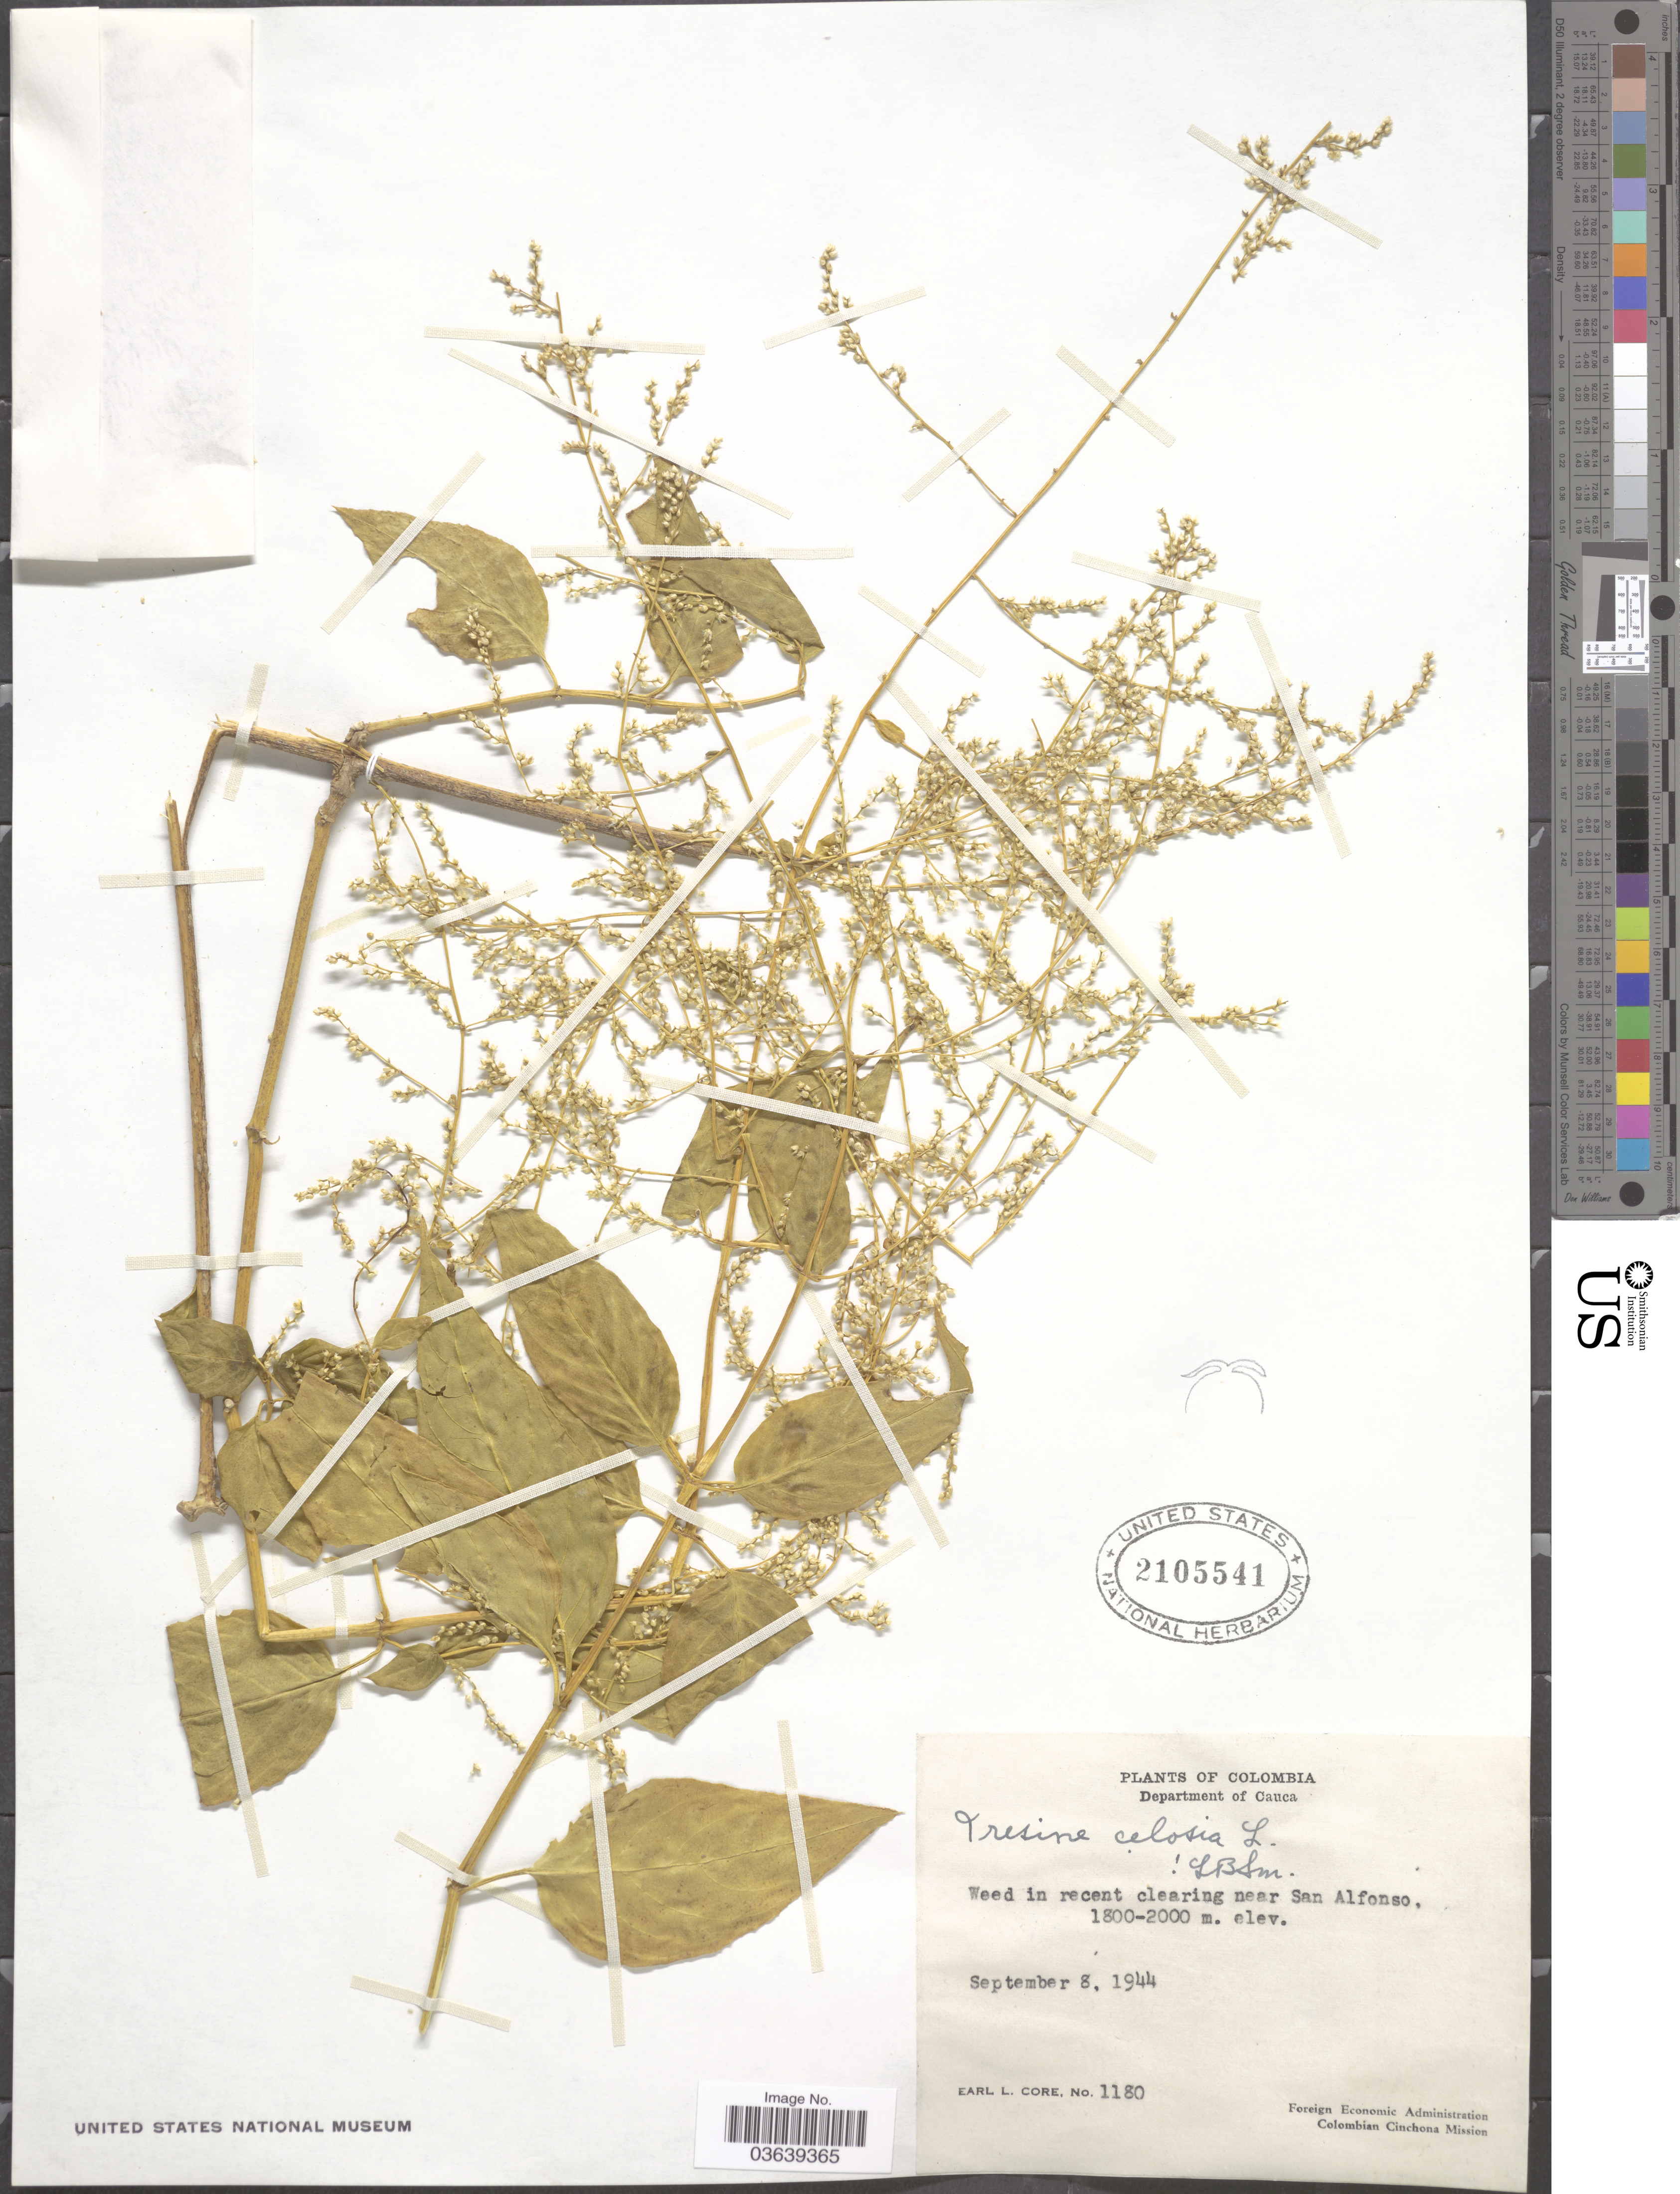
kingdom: Plantae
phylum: Tracheophyta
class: Magnoliopsida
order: Caryophyllales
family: Amaranthaceae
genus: Iresine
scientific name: Iresine celosia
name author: L.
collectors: E. L. Core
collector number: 1180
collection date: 1944-09-08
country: Colombia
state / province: Cauca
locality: Department of Cauca. Near San Alfonso.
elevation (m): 1800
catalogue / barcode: US 2105541